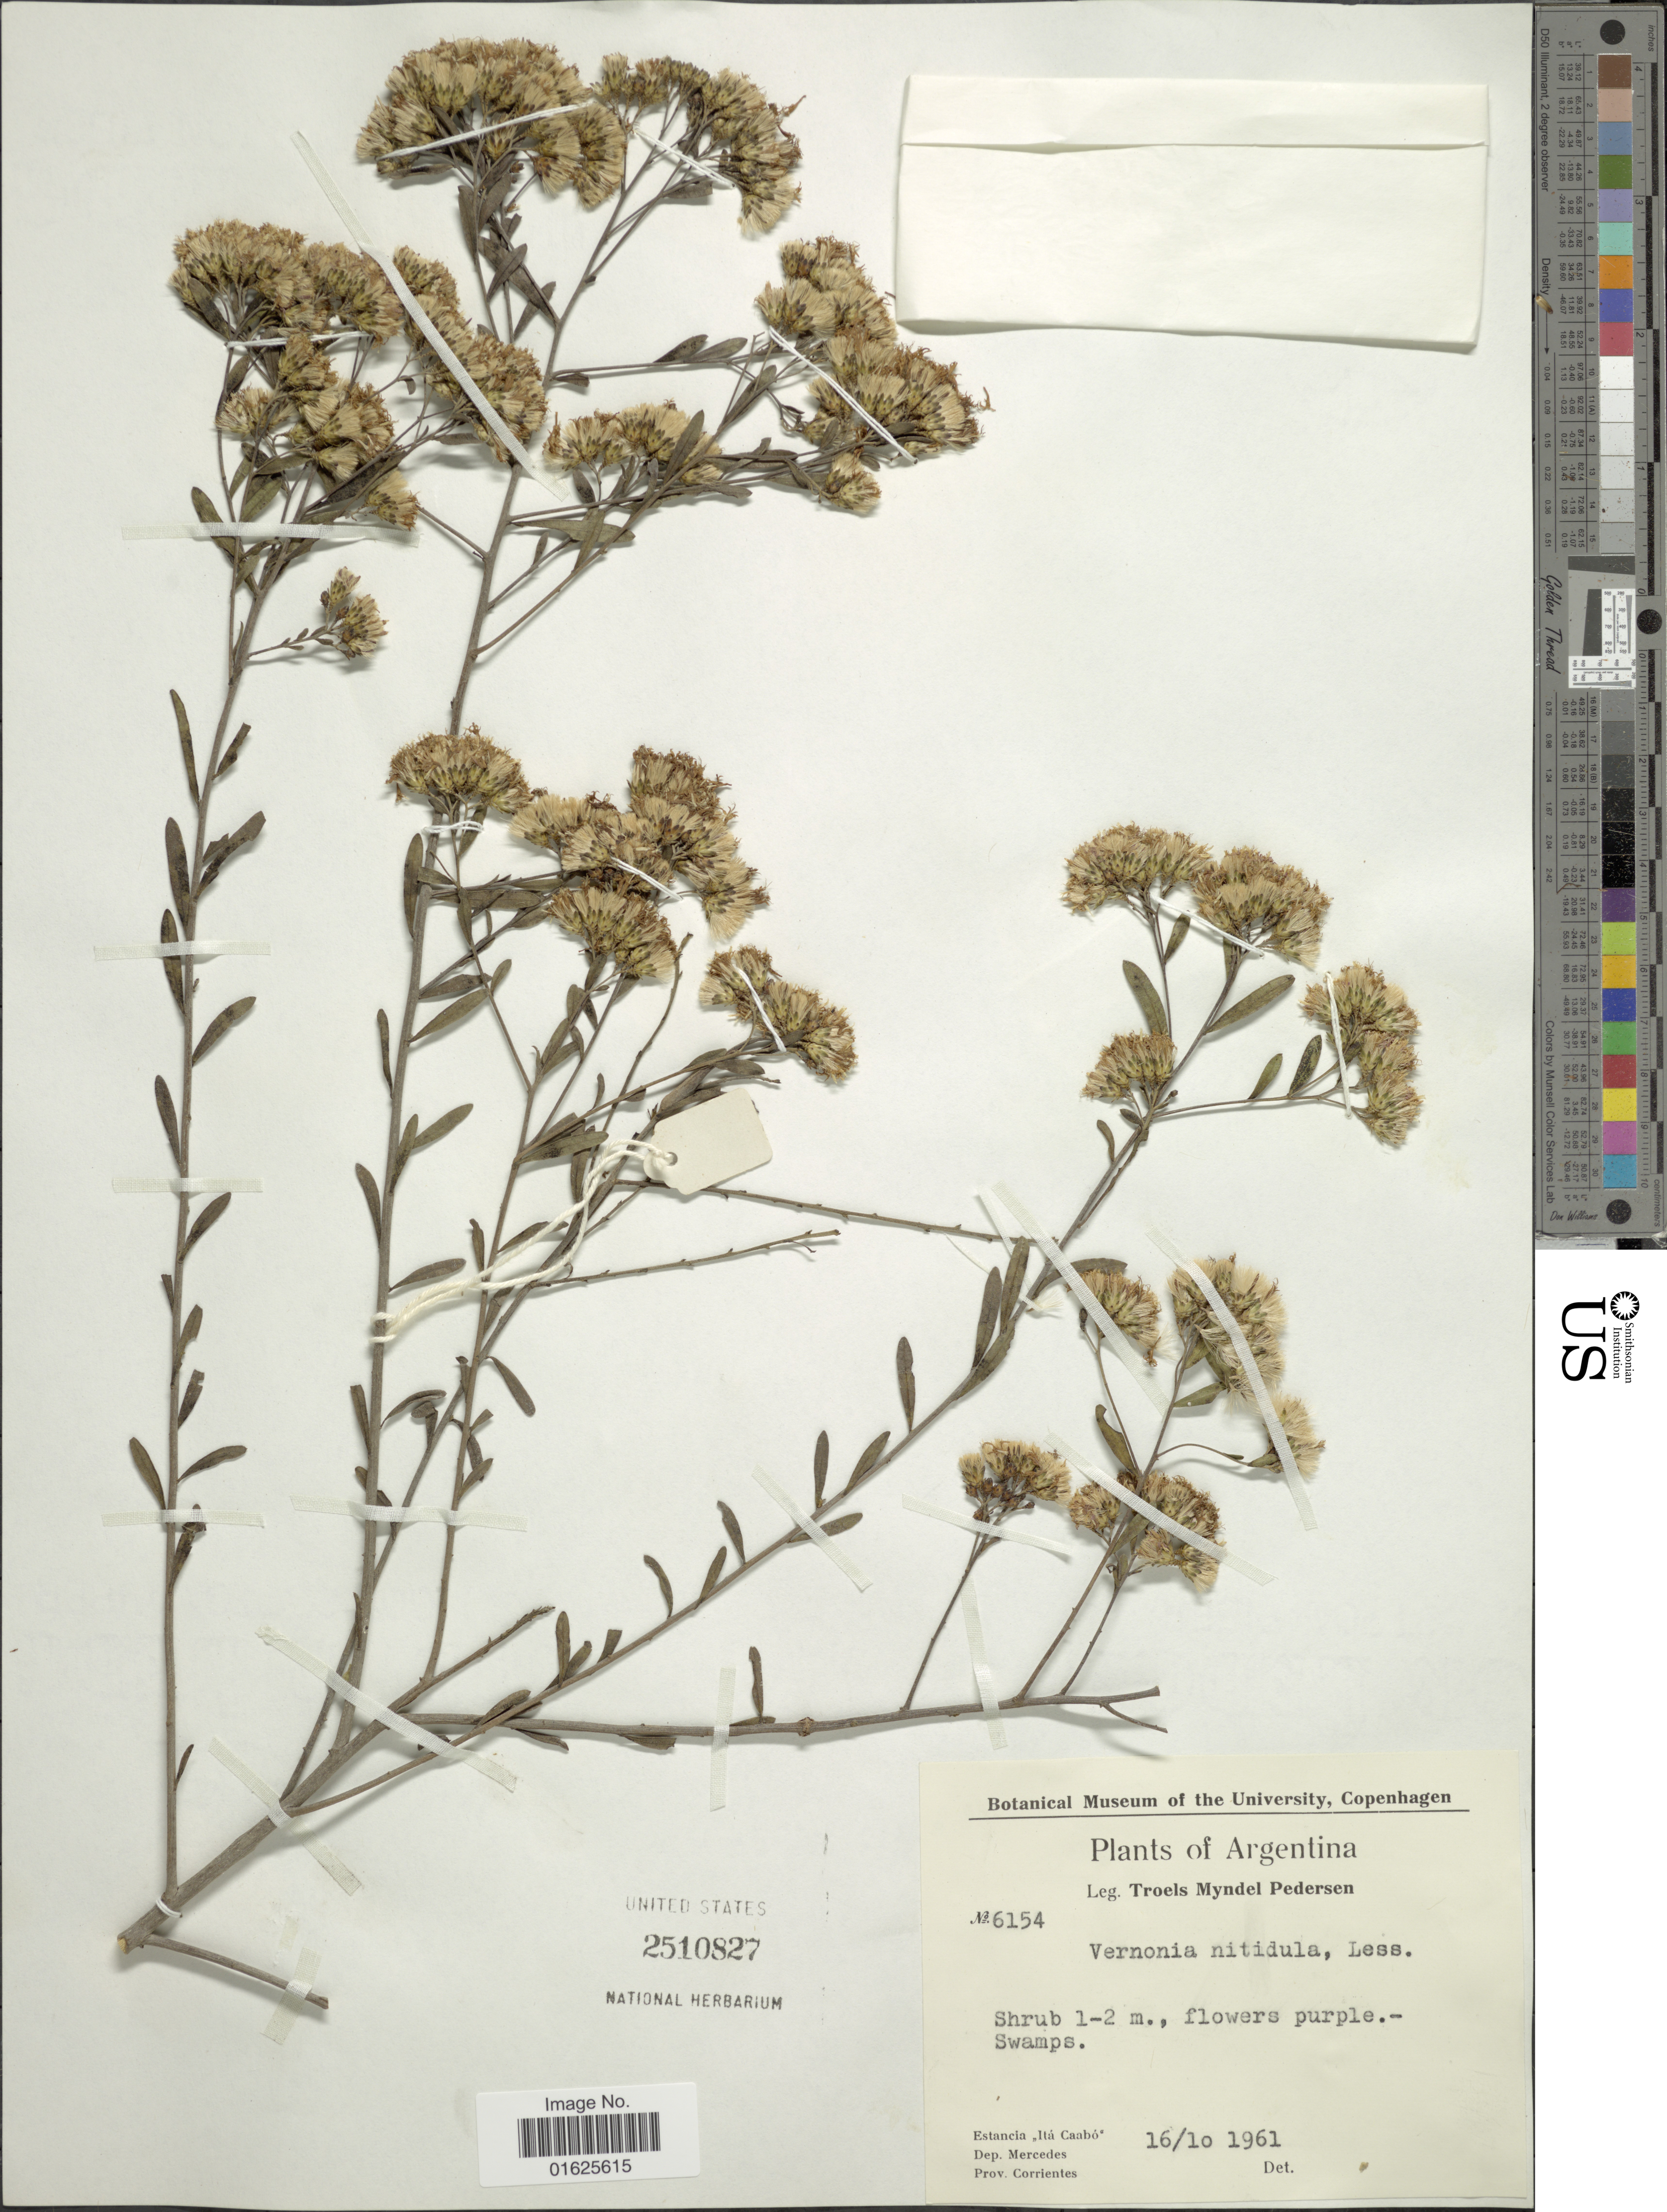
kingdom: Plantae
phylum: Tracheophyta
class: Magnoliopsida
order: Asterales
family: Asteraceae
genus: Vernonanthura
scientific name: Vernonanthura montevidensis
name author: (Spreng.) H. Rob.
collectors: T. Pederson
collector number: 6154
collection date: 1961-10-16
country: Argentina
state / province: Corrientes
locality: Estancia Itá Caabó, Dep. Mercedes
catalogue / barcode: US 2510827